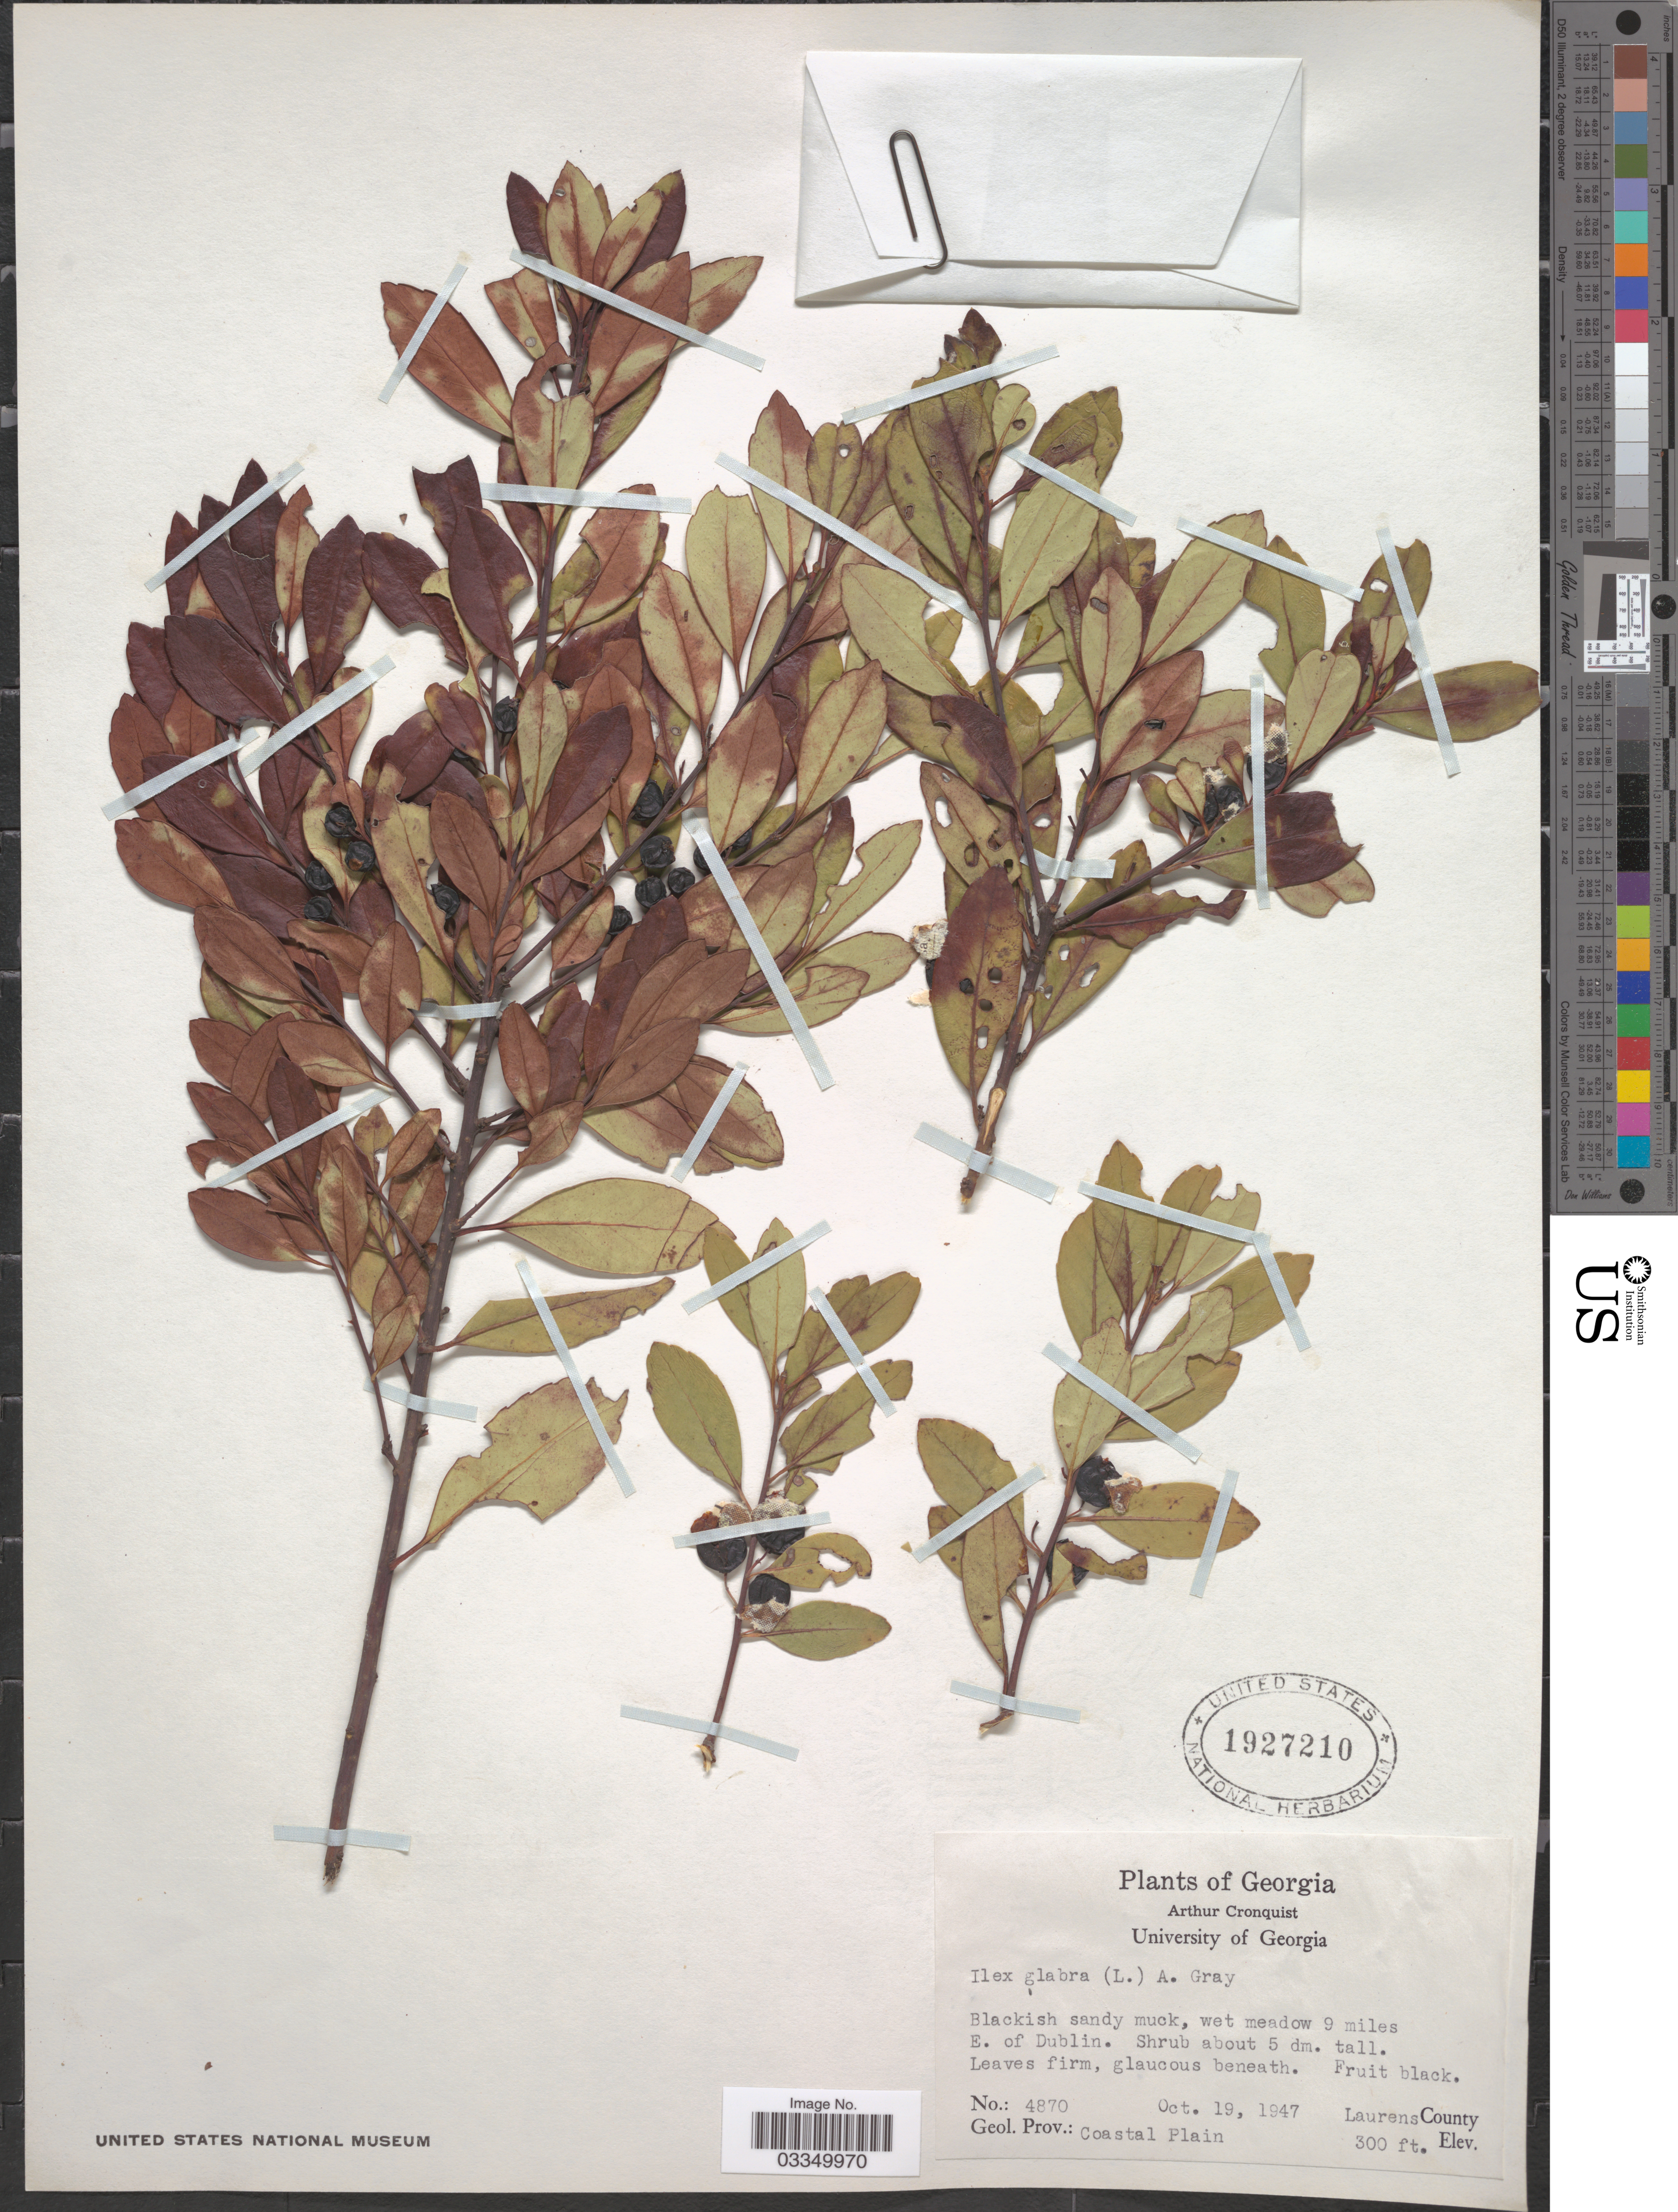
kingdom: Plantae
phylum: Tracheophyta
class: Magnoliopsida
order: Aquifoliales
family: Aquifoliaceae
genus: Ilex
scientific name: Ilex glabra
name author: (L.) A. Gray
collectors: A. J. Cronquist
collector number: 4870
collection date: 1947-10-19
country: United States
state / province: Georgia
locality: Wet meadow 9 miles E. of Dublin. Laurens County.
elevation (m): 91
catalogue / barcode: US 1927210